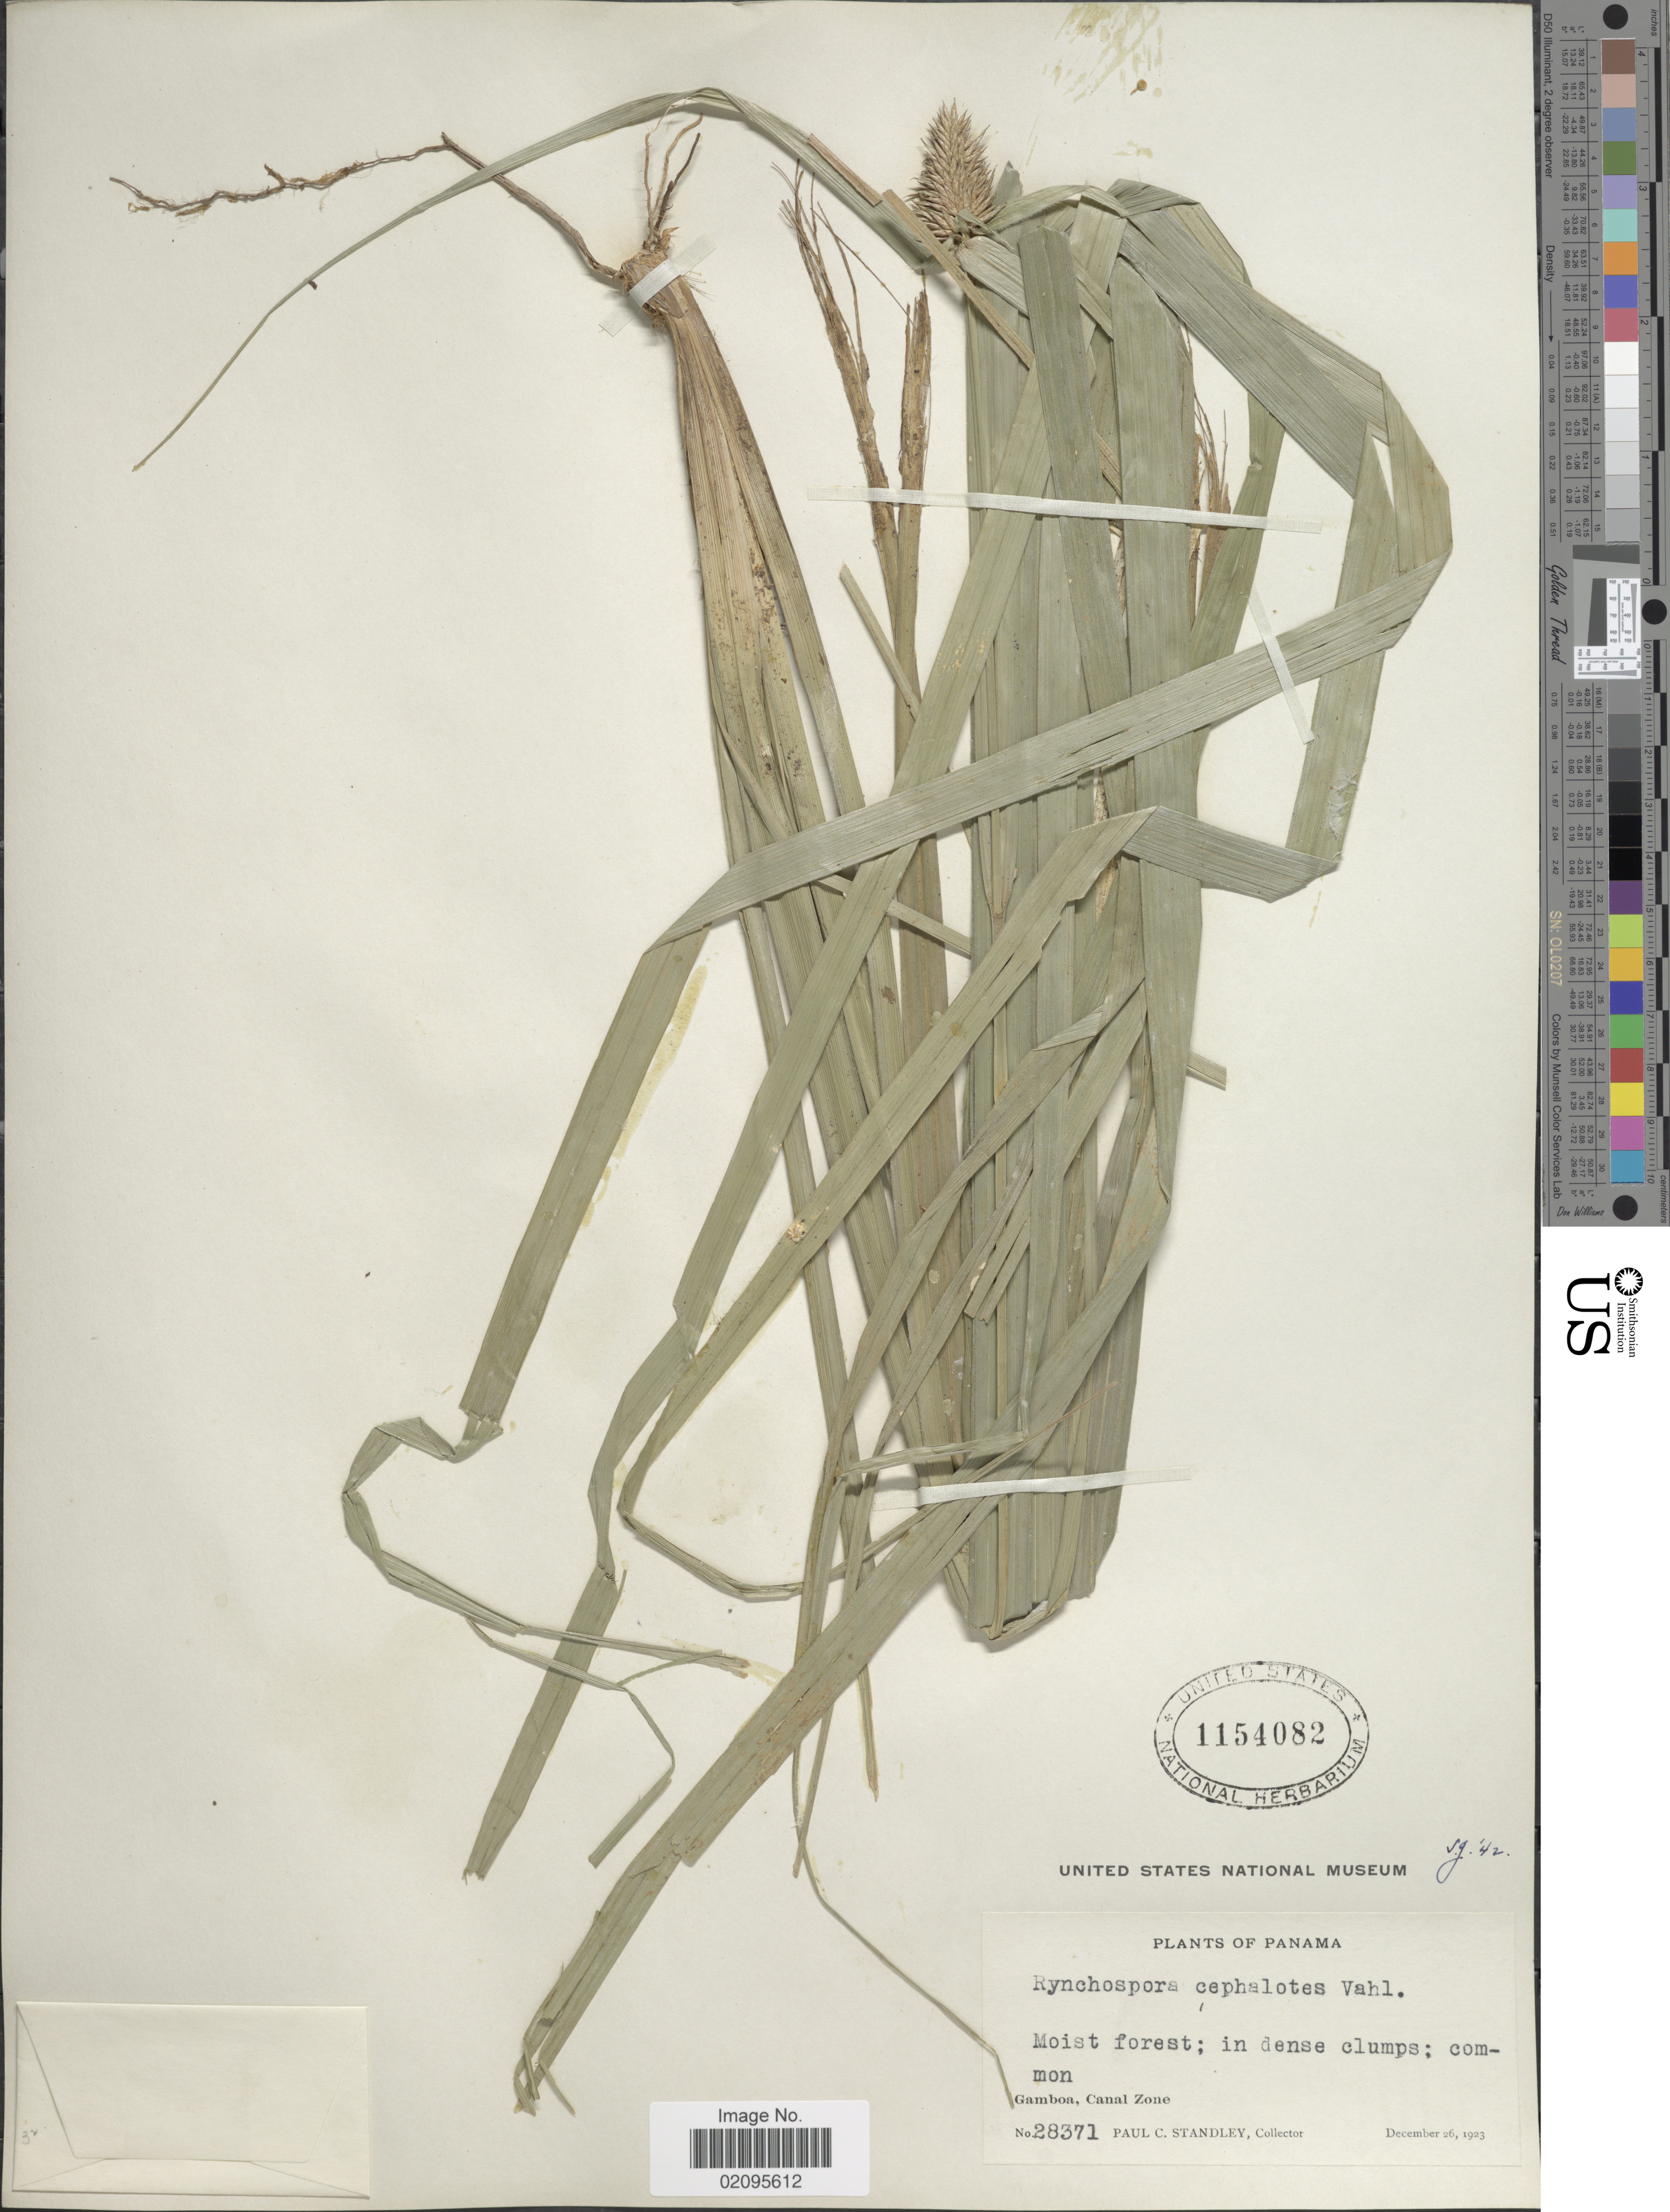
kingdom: Plantae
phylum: Tracheophyta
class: Liliopsida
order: Poales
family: Cyperaceae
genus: Rhynchospora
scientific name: Rhynchospora cephalotes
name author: (L.) Vahl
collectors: P. C. Standley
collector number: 28371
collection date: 1923-12-26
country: Panama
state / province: Colón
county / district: Canal Zone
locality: Canal Zone, moist forest, Gamboa.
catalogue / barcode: US 1154082